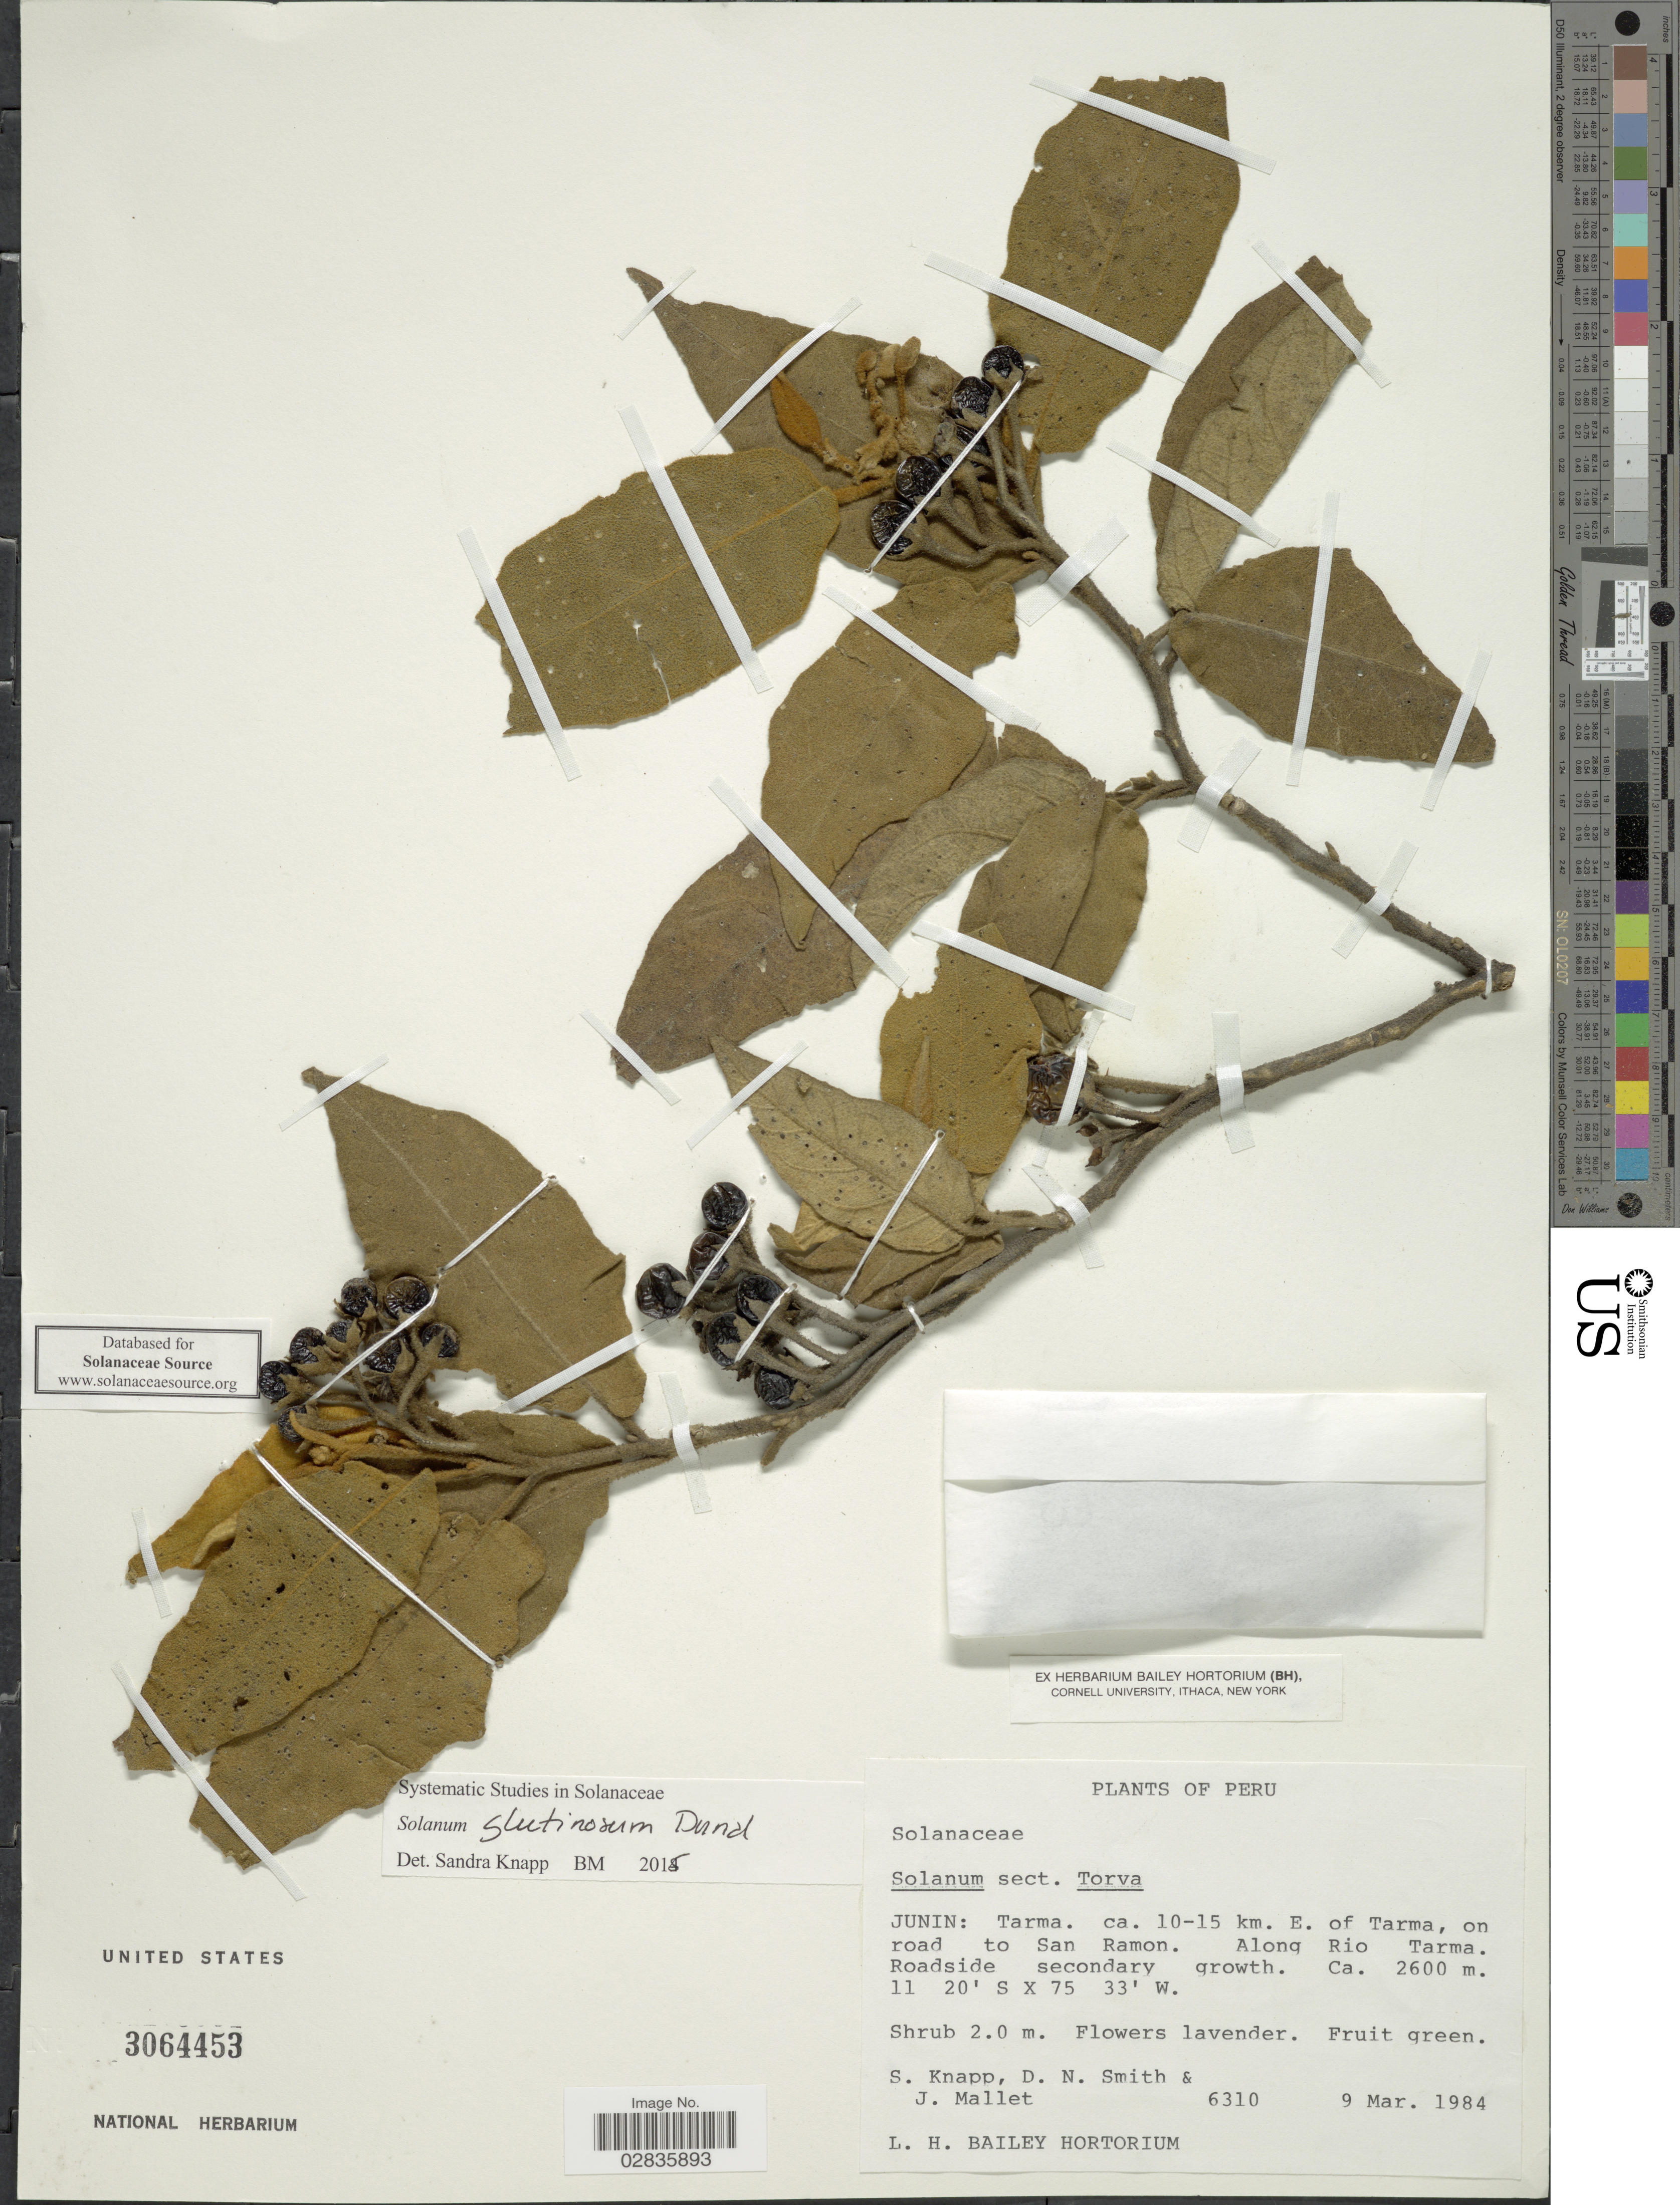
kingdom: Plantae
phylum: Tracheophyta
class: Magnoliopsida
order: Solanales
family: Solanaceae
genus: Solanum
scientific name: Solanum glutinosum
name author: Dunal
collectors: S. Knapp, D. Smith & J. Mallet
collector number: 6310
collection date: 1984-03-09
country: Peru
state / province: Junín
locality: Tarma. ca. 10-15 km. E. of Tarma, on road to San Ramon. Along Rio Tarma.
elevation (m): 2600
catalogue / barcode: US 3064453